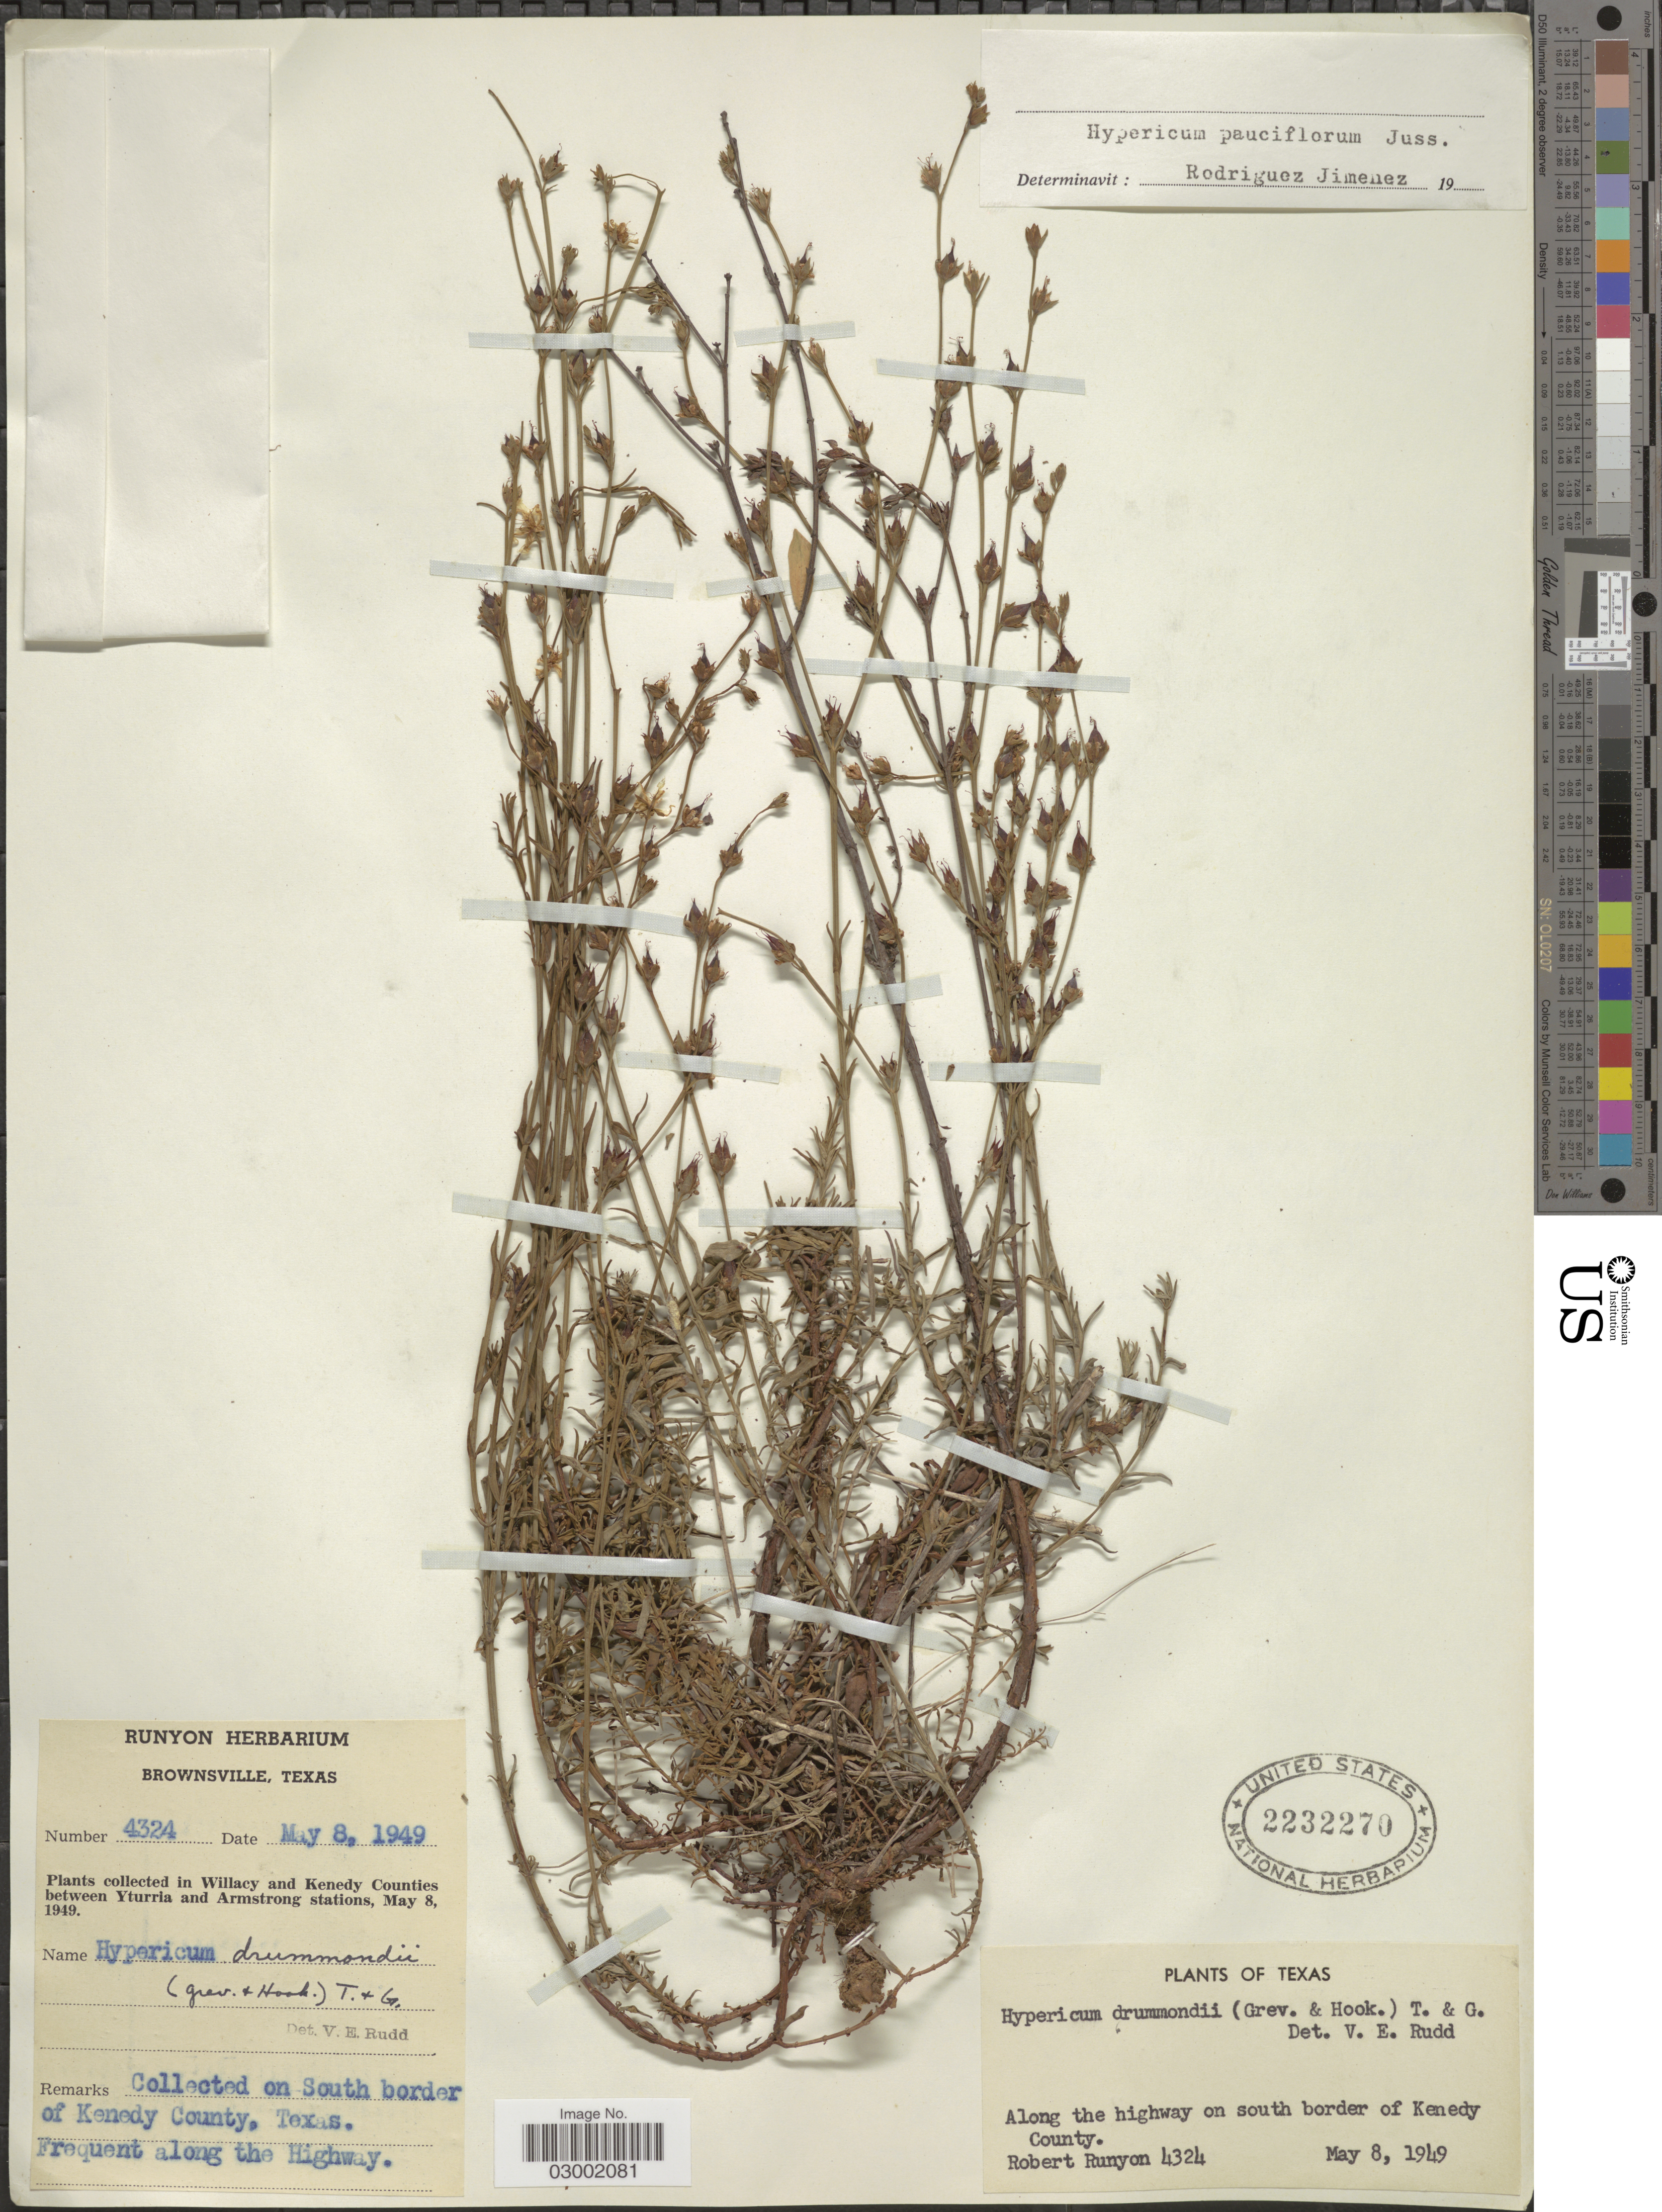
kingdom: Plantae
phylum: Tracheophyta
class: Magnoliopsida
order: Malpighiales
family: Hypericaceae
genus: Hypericum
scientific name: Hypericum pauciflorum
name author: Kunth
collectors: R. Runyon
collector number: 4324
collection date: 1949-05-08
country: United States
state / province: Texas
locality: Along the highway on south border of Kenedy County. Plants collected in Willacy and Kenedy Counties between Yturria and Armstrong station. Collected on South border of Kenedy County, Texas. Frequent along the Highway.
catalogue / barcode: US 2232270